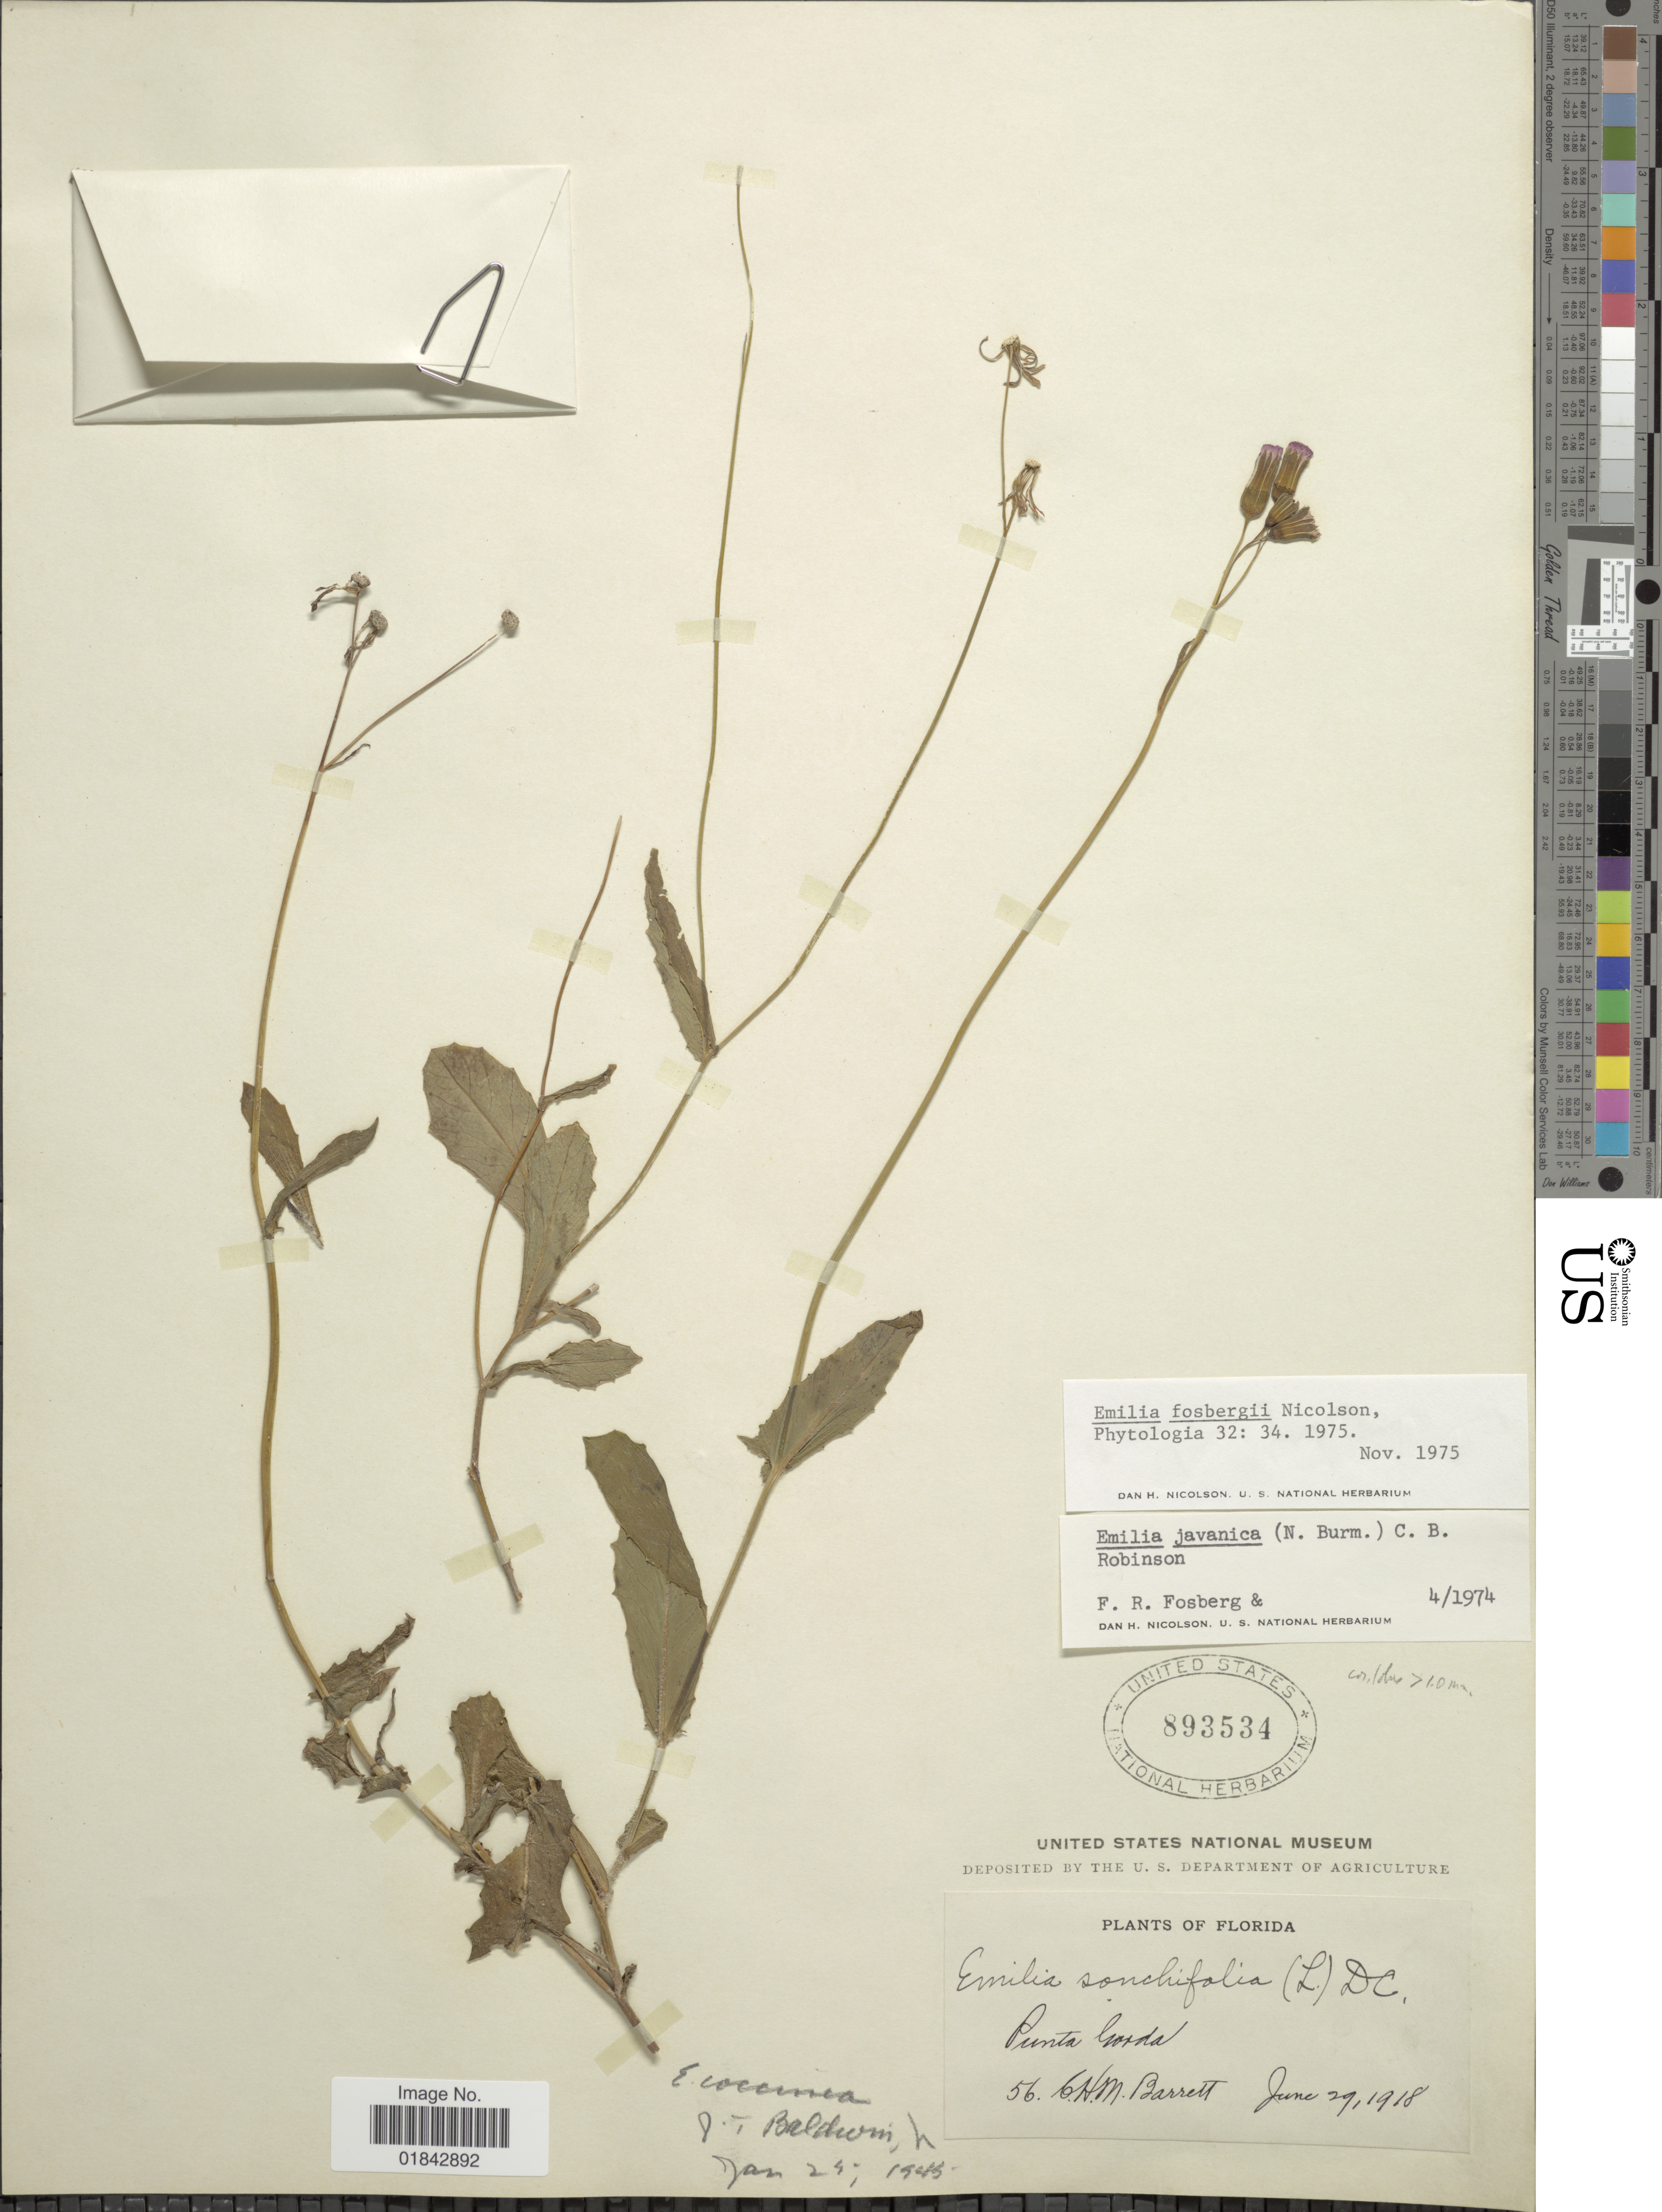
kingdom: Plantae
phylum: Tracheophyta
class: Magnoliopsida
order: Asterales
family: Asteraceae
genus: Emilia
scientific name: Emilia fosbergii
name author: Nicolson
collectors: C. Barrett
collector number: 56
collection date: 1918-06-29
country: United States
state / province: Florida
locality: Punta Gorda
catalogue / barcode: US 893534